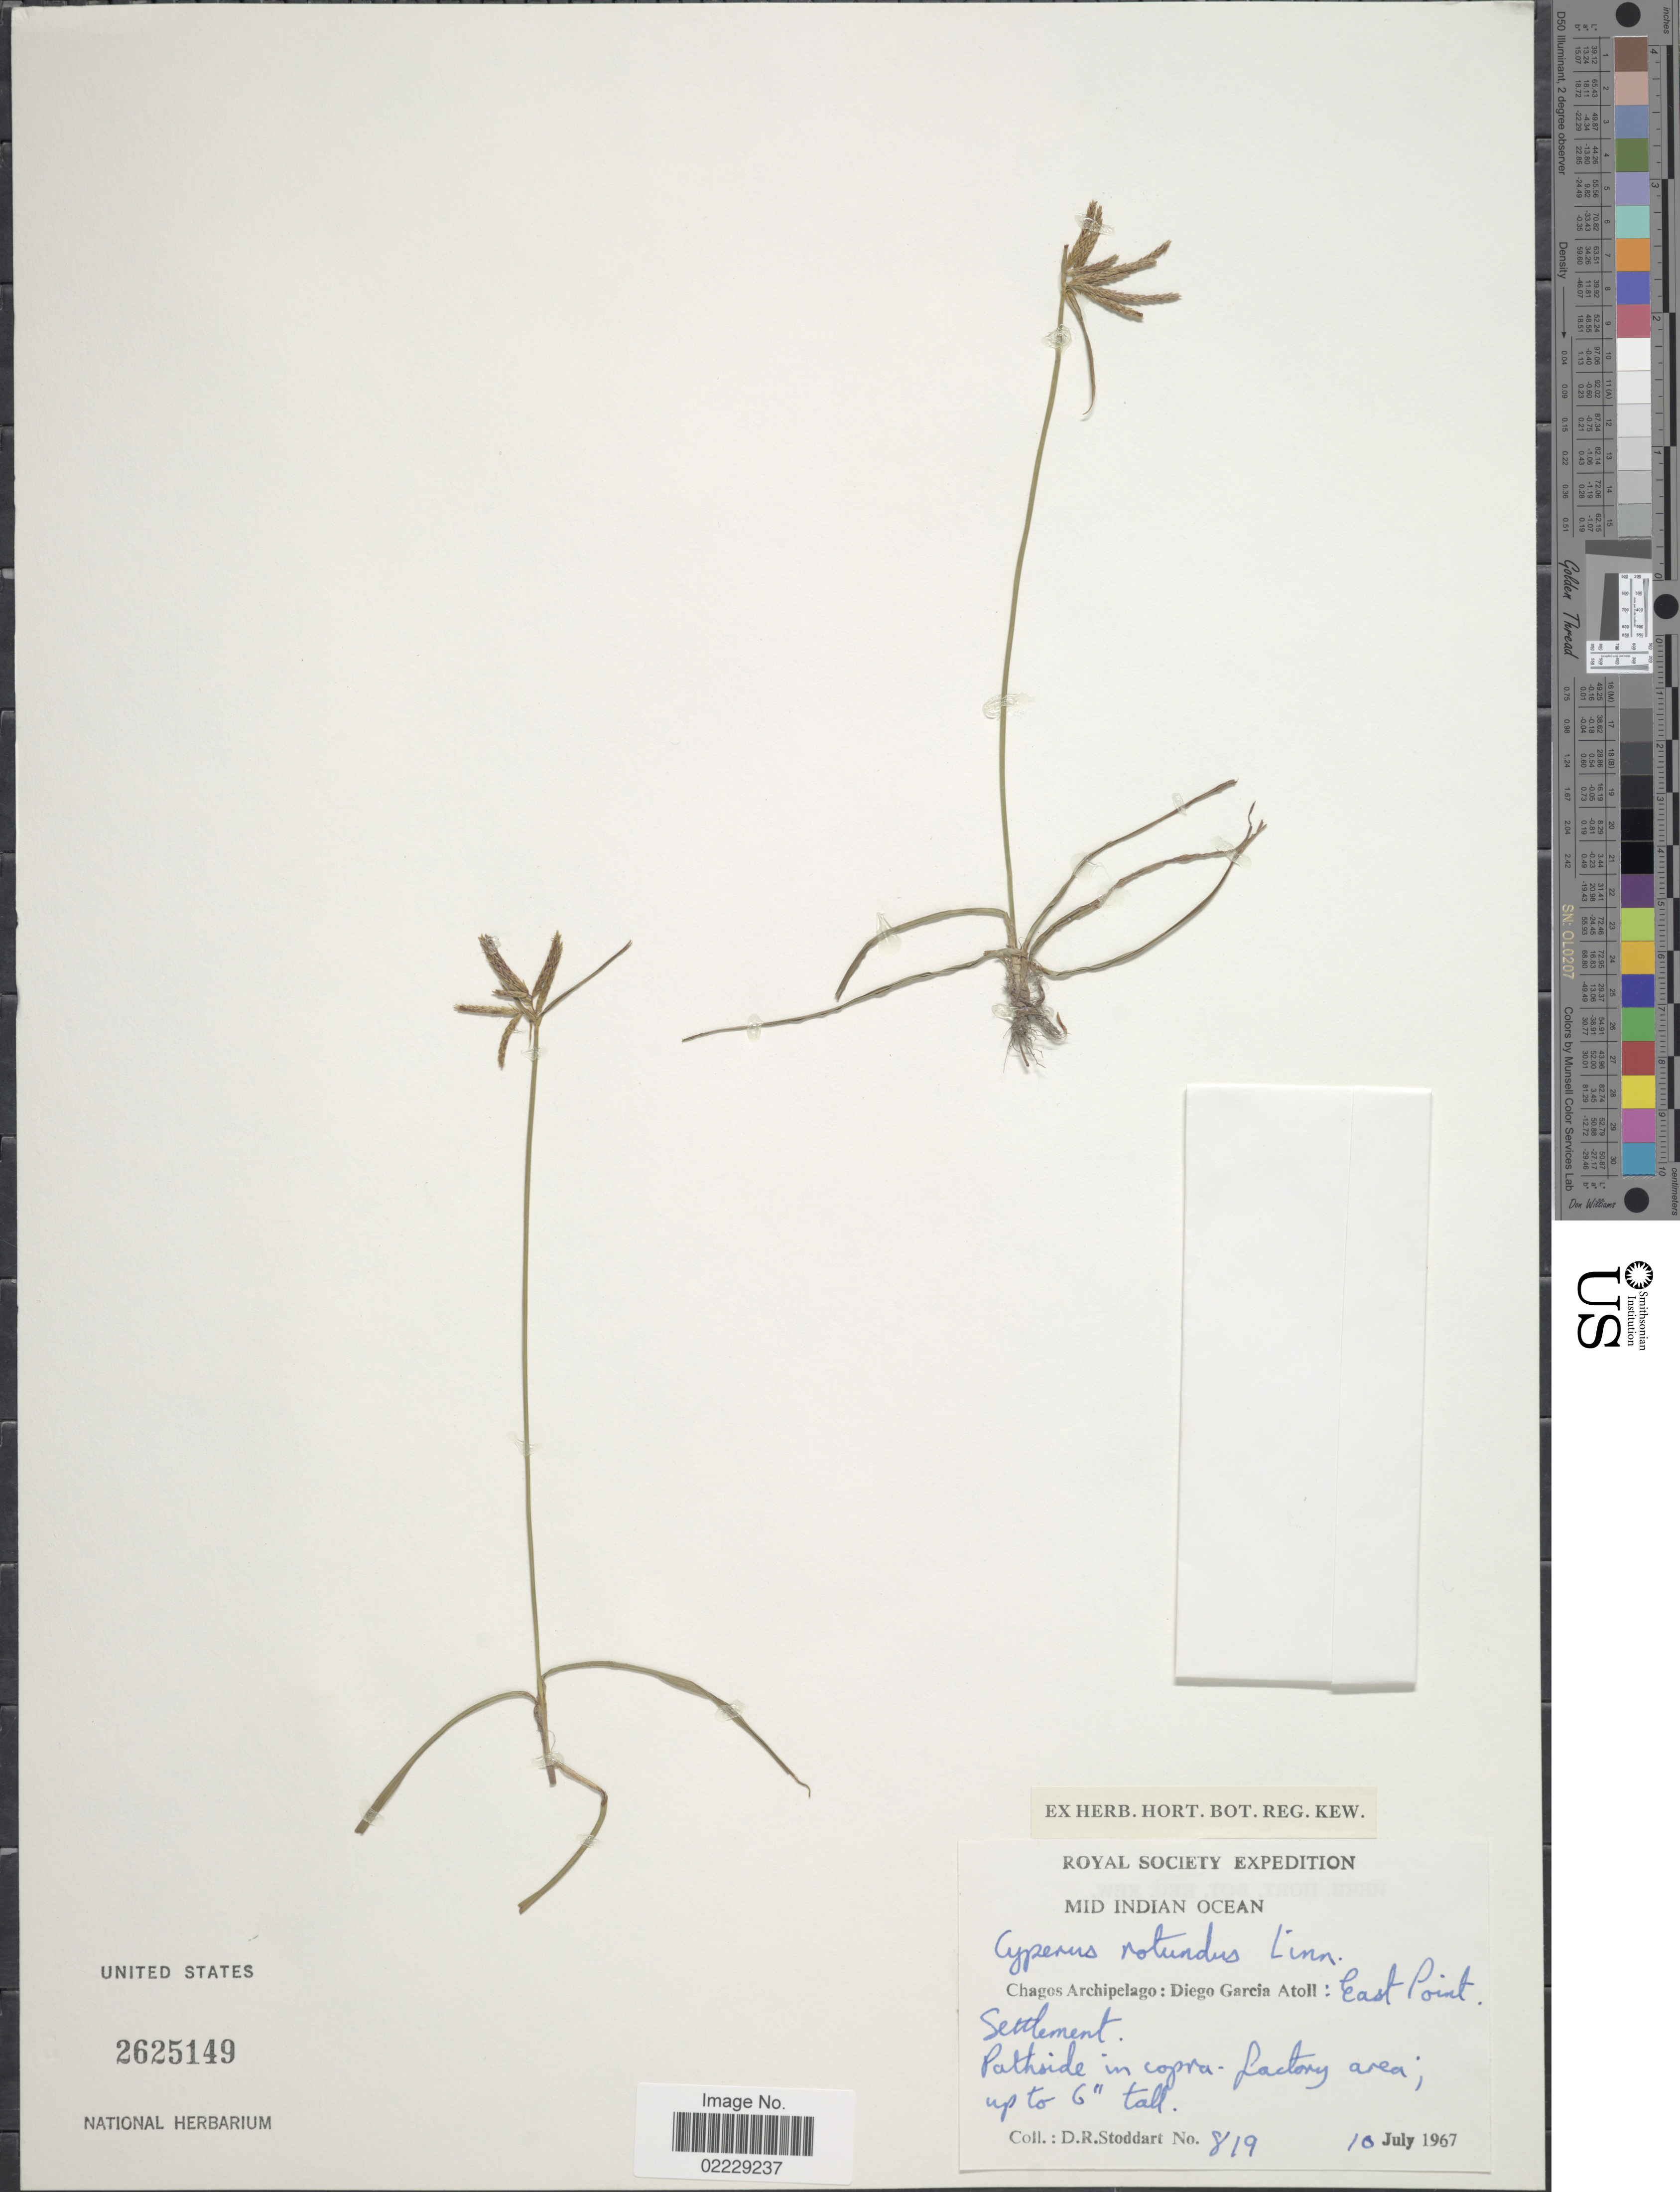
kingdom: Plantae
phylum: Tracheophyta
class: Liliopsida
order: Poales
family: Cyperaceae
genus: Cyperus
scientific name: Cyperus rotundus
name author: L.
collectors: D. R. Stoddart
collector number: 819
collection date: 1967-07-10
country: British Indian Ocean Territory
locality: Chagos Archipelagos: Diego Garcia Atoll: East Point, settlement, pathside in copra-Lactony area, Mid Indian Ocean.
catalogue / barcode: US 2625149